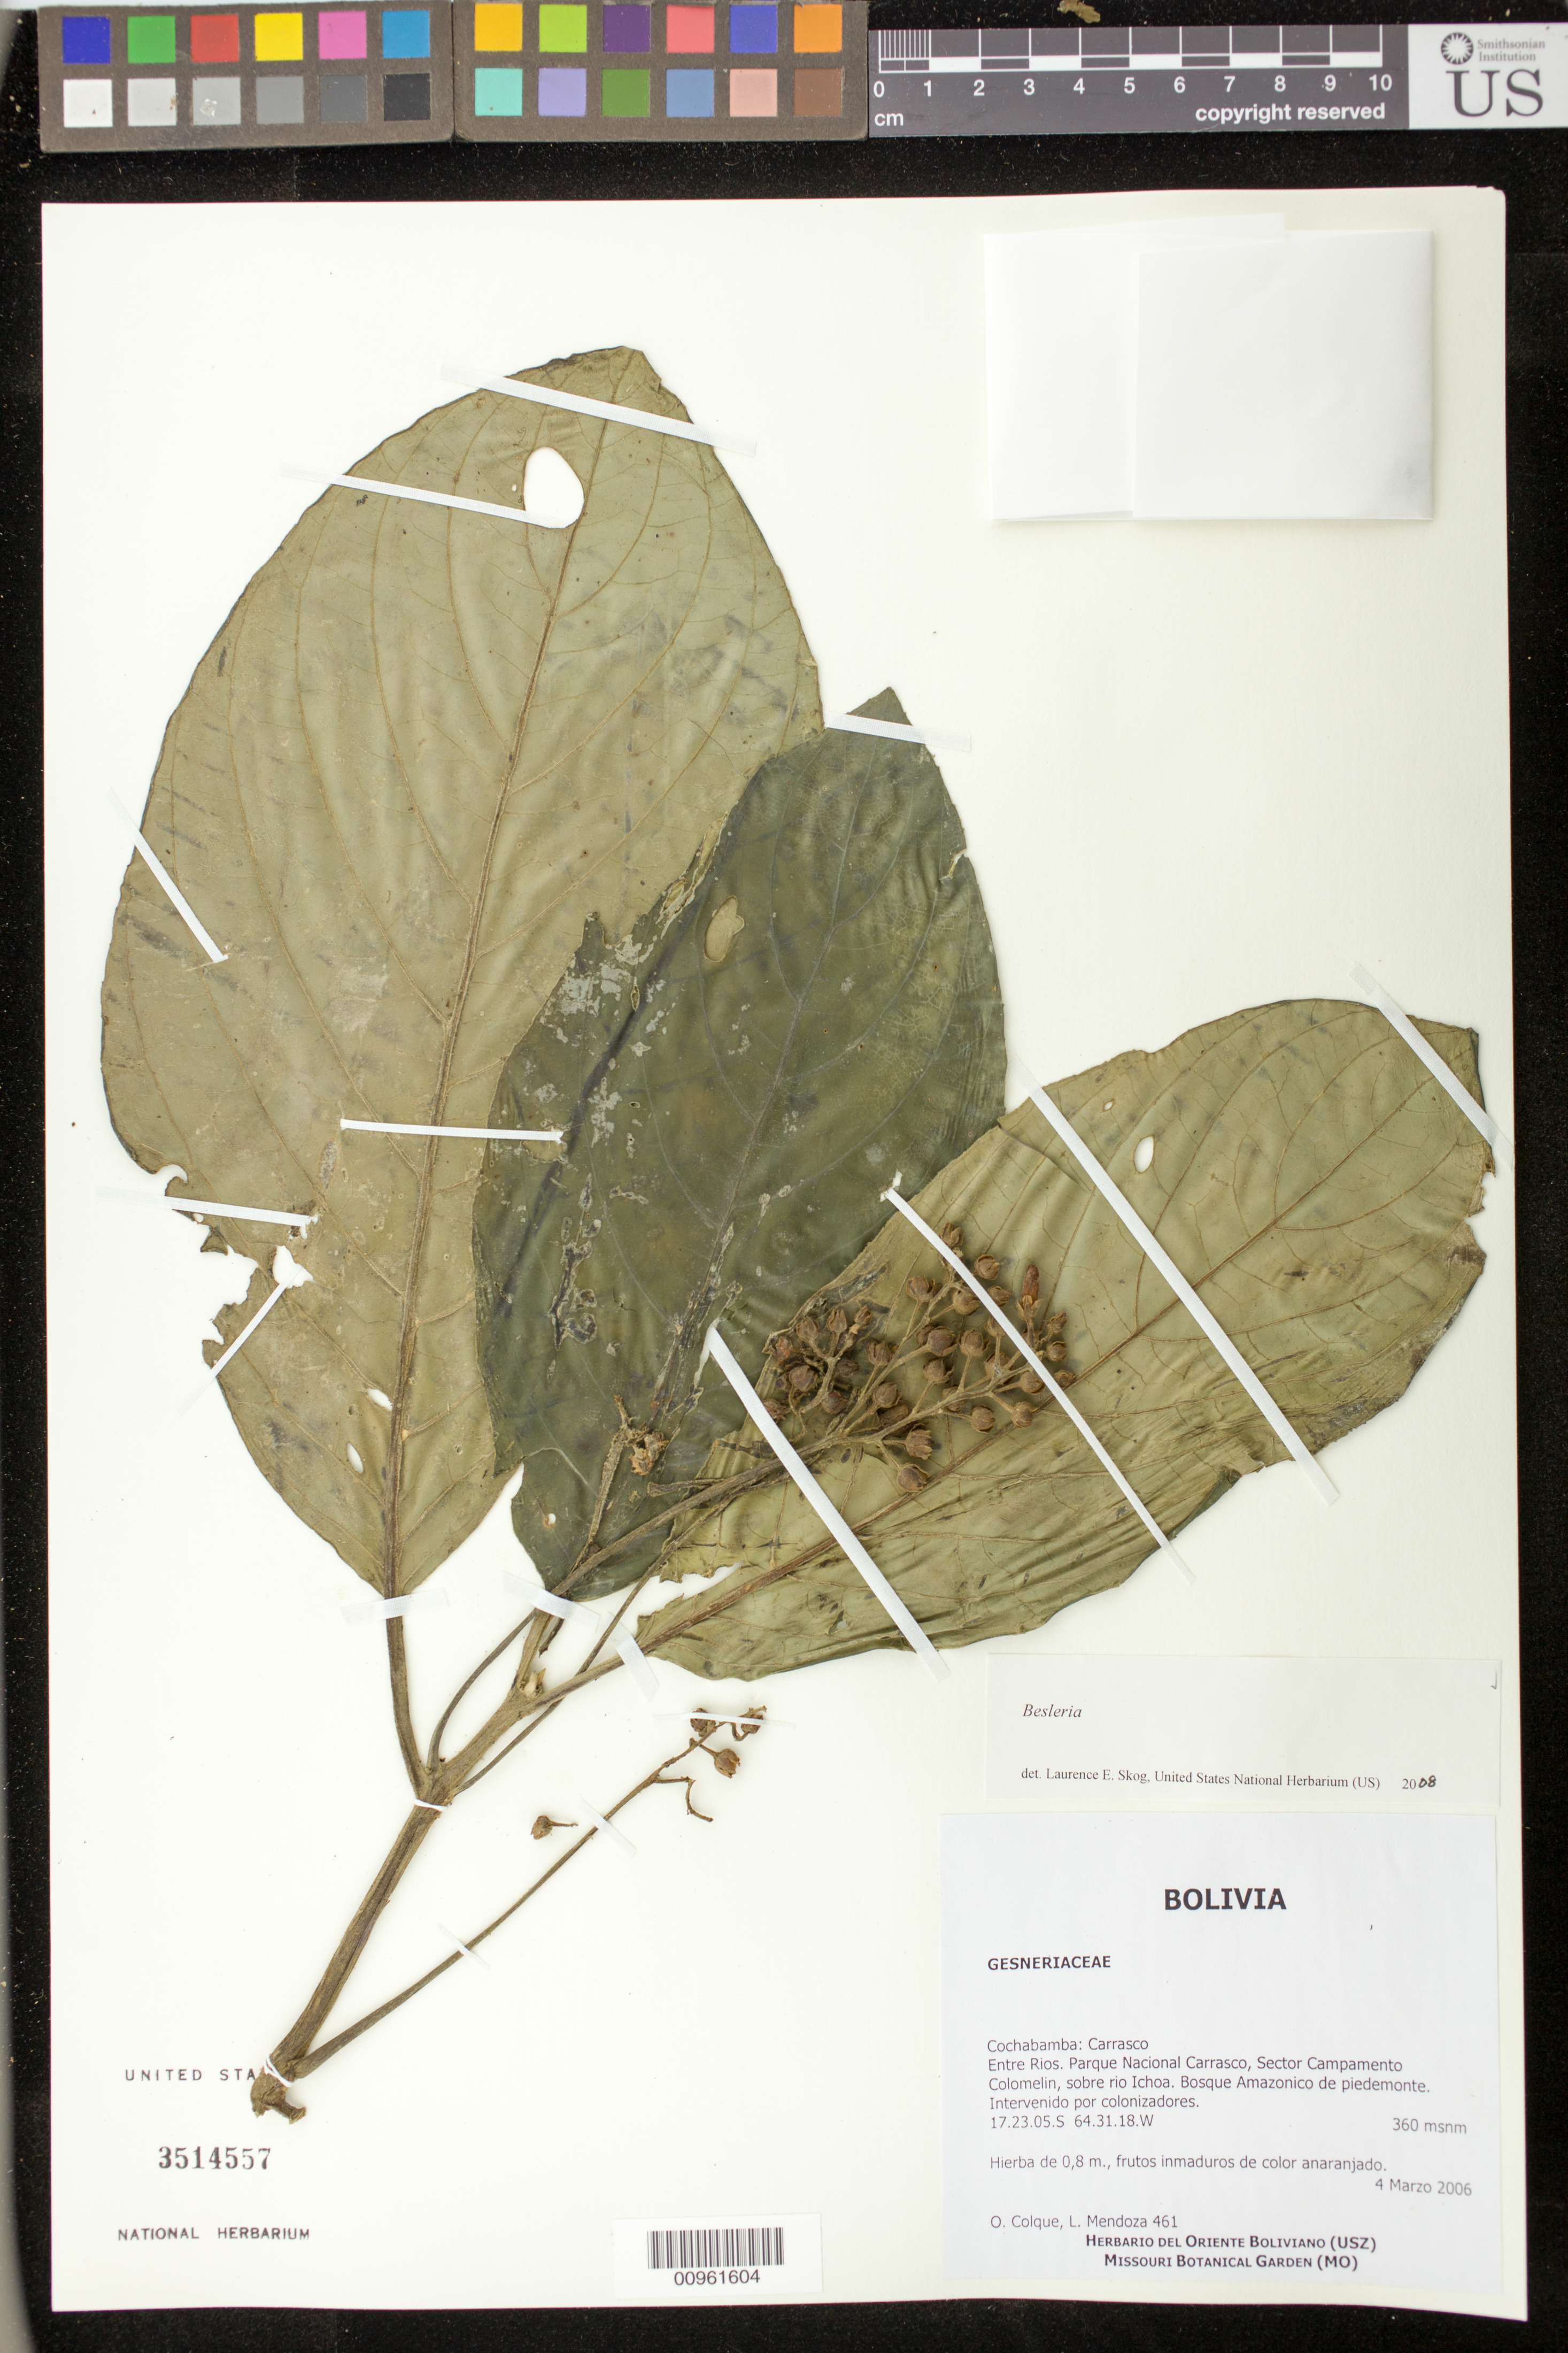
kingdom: Plantae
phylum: Tracheophyta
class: Magnoliopsida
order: Lamiales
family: Gesneriaceae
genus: Besleria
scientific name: Besleria sp.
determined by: Skog, Laurence E.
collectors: O. Colque & L. Mendoza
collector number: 461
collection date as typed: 04 Mar 2006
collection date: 2006-03-04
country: Bolivia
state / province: Cochabamba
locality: Cochabamba: Carrasco. Entre Rios. Parque nacional Carrasco, Sector Campamento Colomelin, sobre rio Ichoa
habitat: Bosque Amazonico de piedemonte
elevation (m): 360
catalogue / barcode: US 3514557